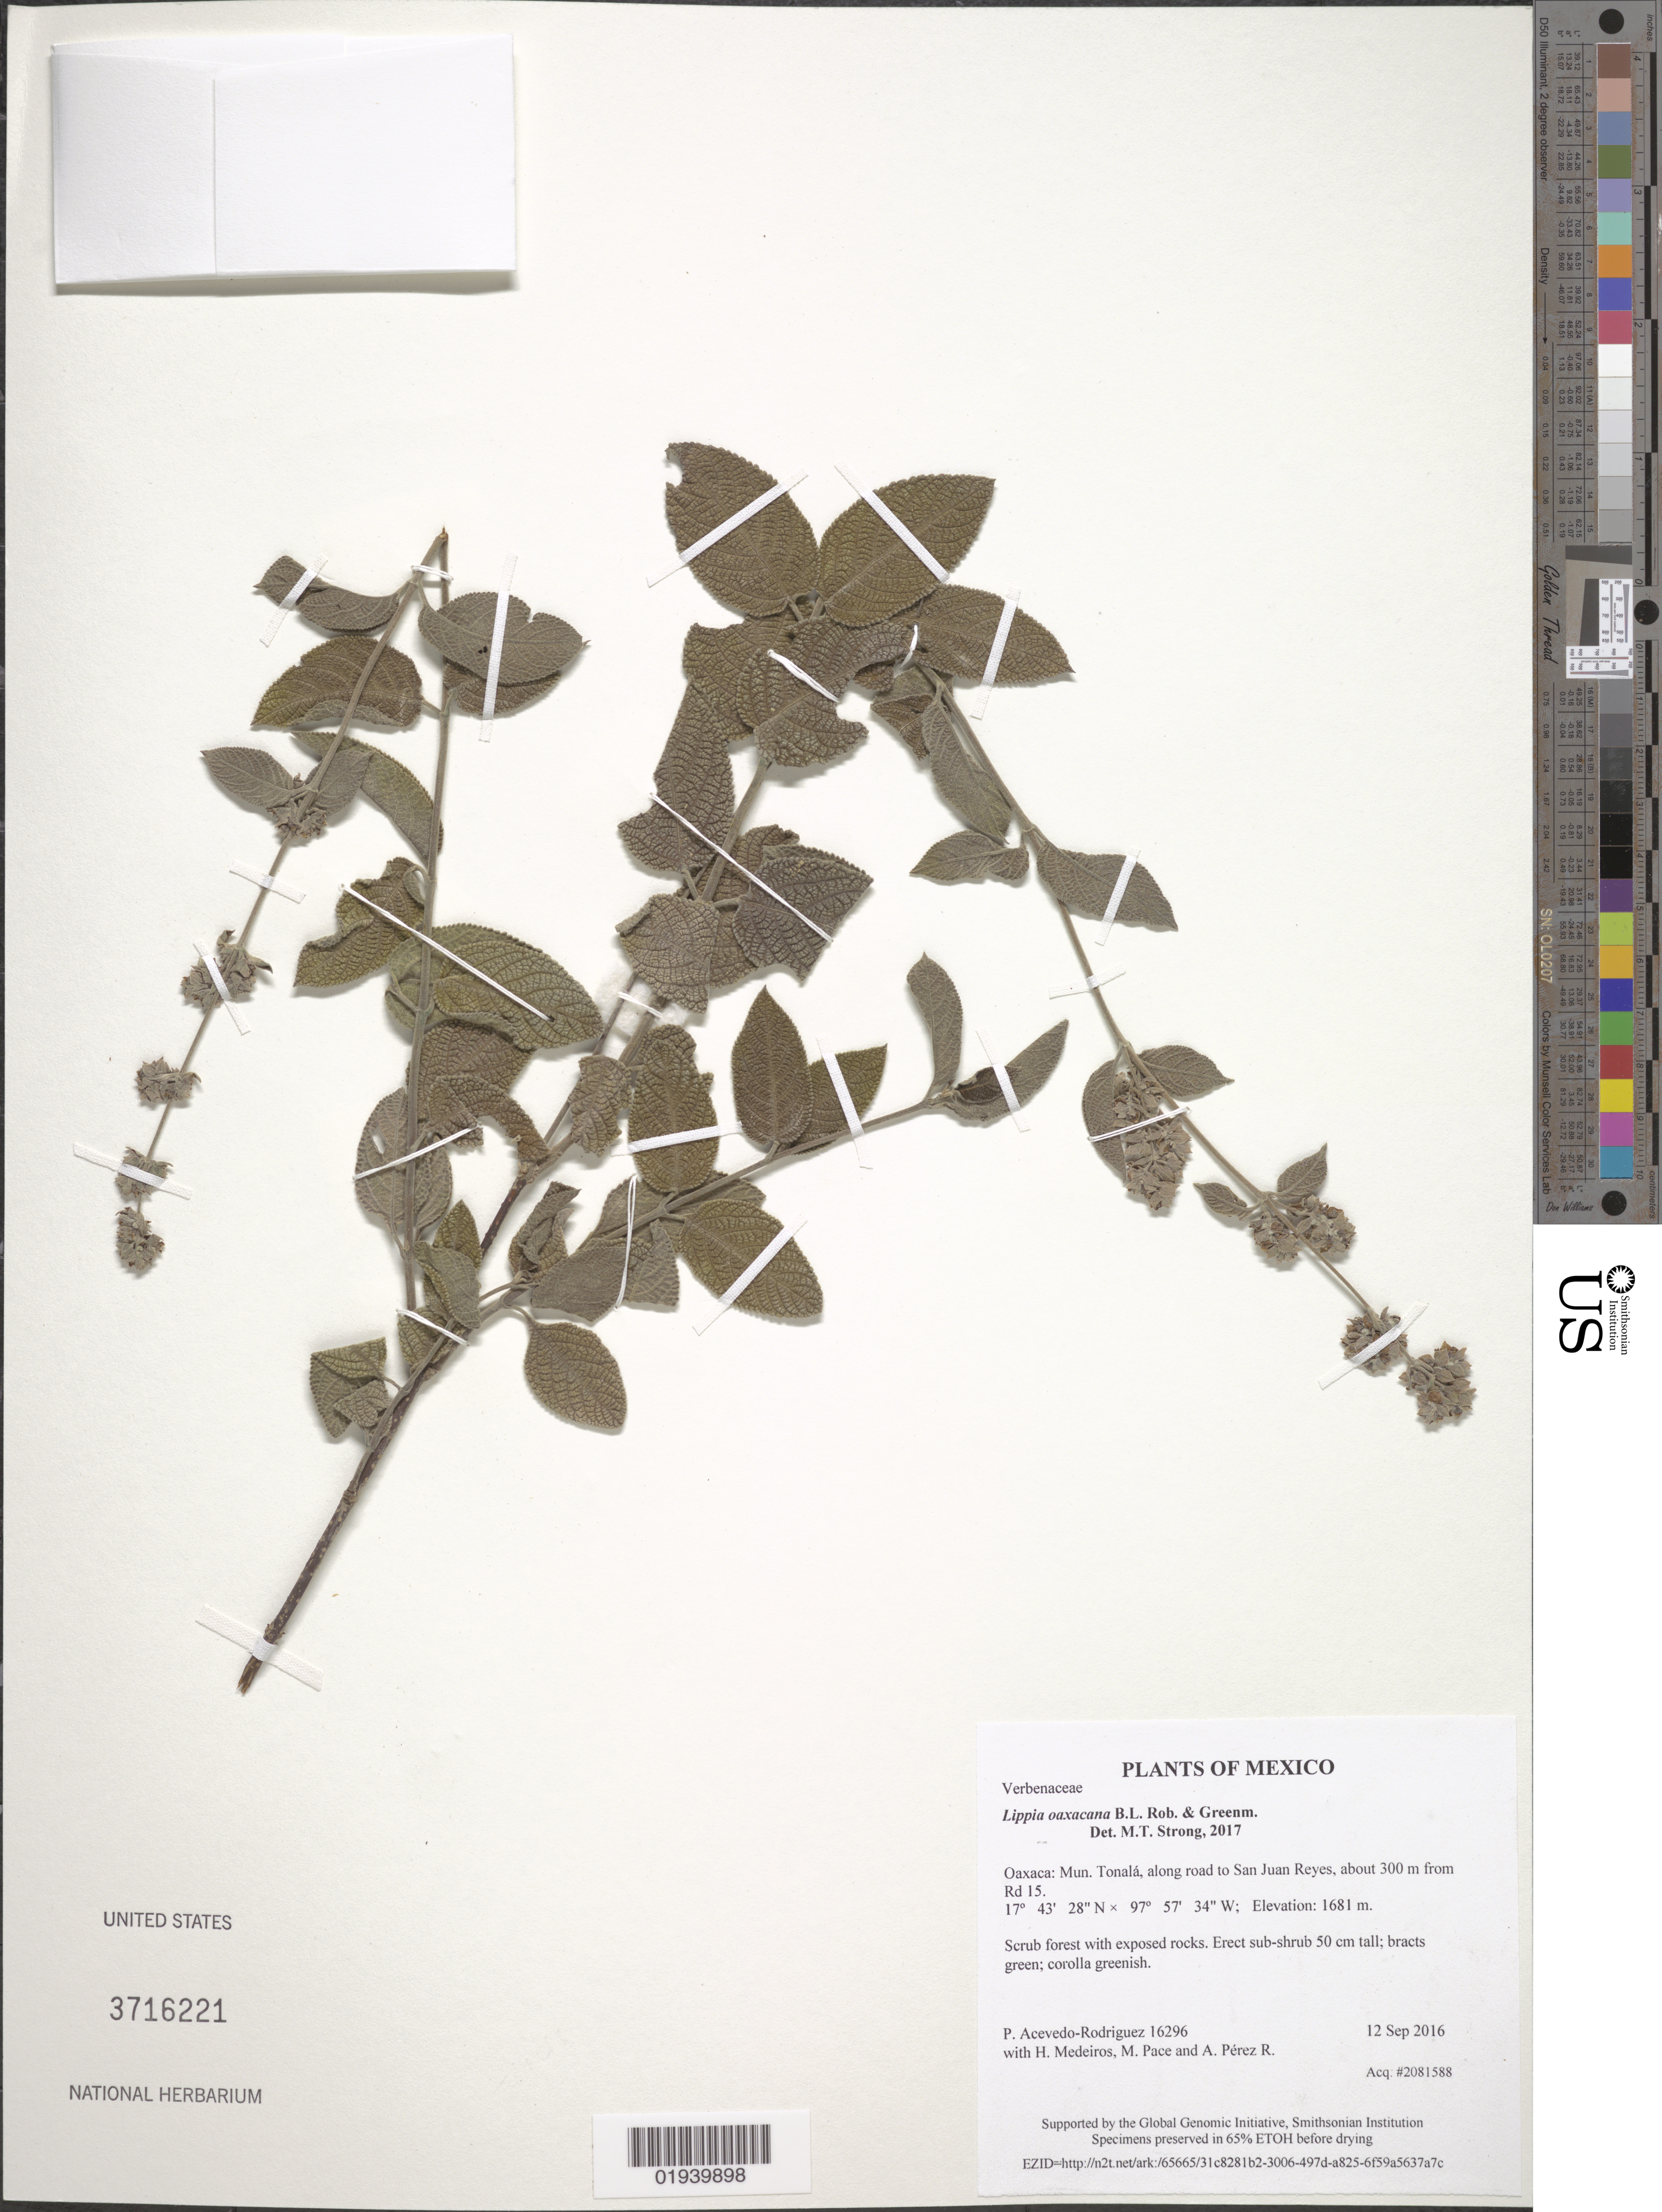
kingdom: Plantae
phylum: Tracheophyta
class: Magnoliopsida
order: Lamiales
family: Verbenaceae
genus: Lippia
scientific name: Lippia oaxacana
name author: B.L. Rob. & Greenm.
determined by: Strong, M. T., (US), Smithsonian Institution - National Museum of Natural History (UNITED STATES)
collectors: P. Acevedo-Rodr., H. Medeiros, M. R. Pace & A. Pérez R.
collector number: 16296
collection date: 2016-09-12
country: Mexico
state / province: Oaxaca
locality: Mun. Tonalá, along road to San Juan Reyes, about 300 m from Rd 15.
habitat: Scrub forest with exposed rocks.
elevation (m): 1681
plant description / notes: US, NY, MO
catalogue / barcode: US 3716221